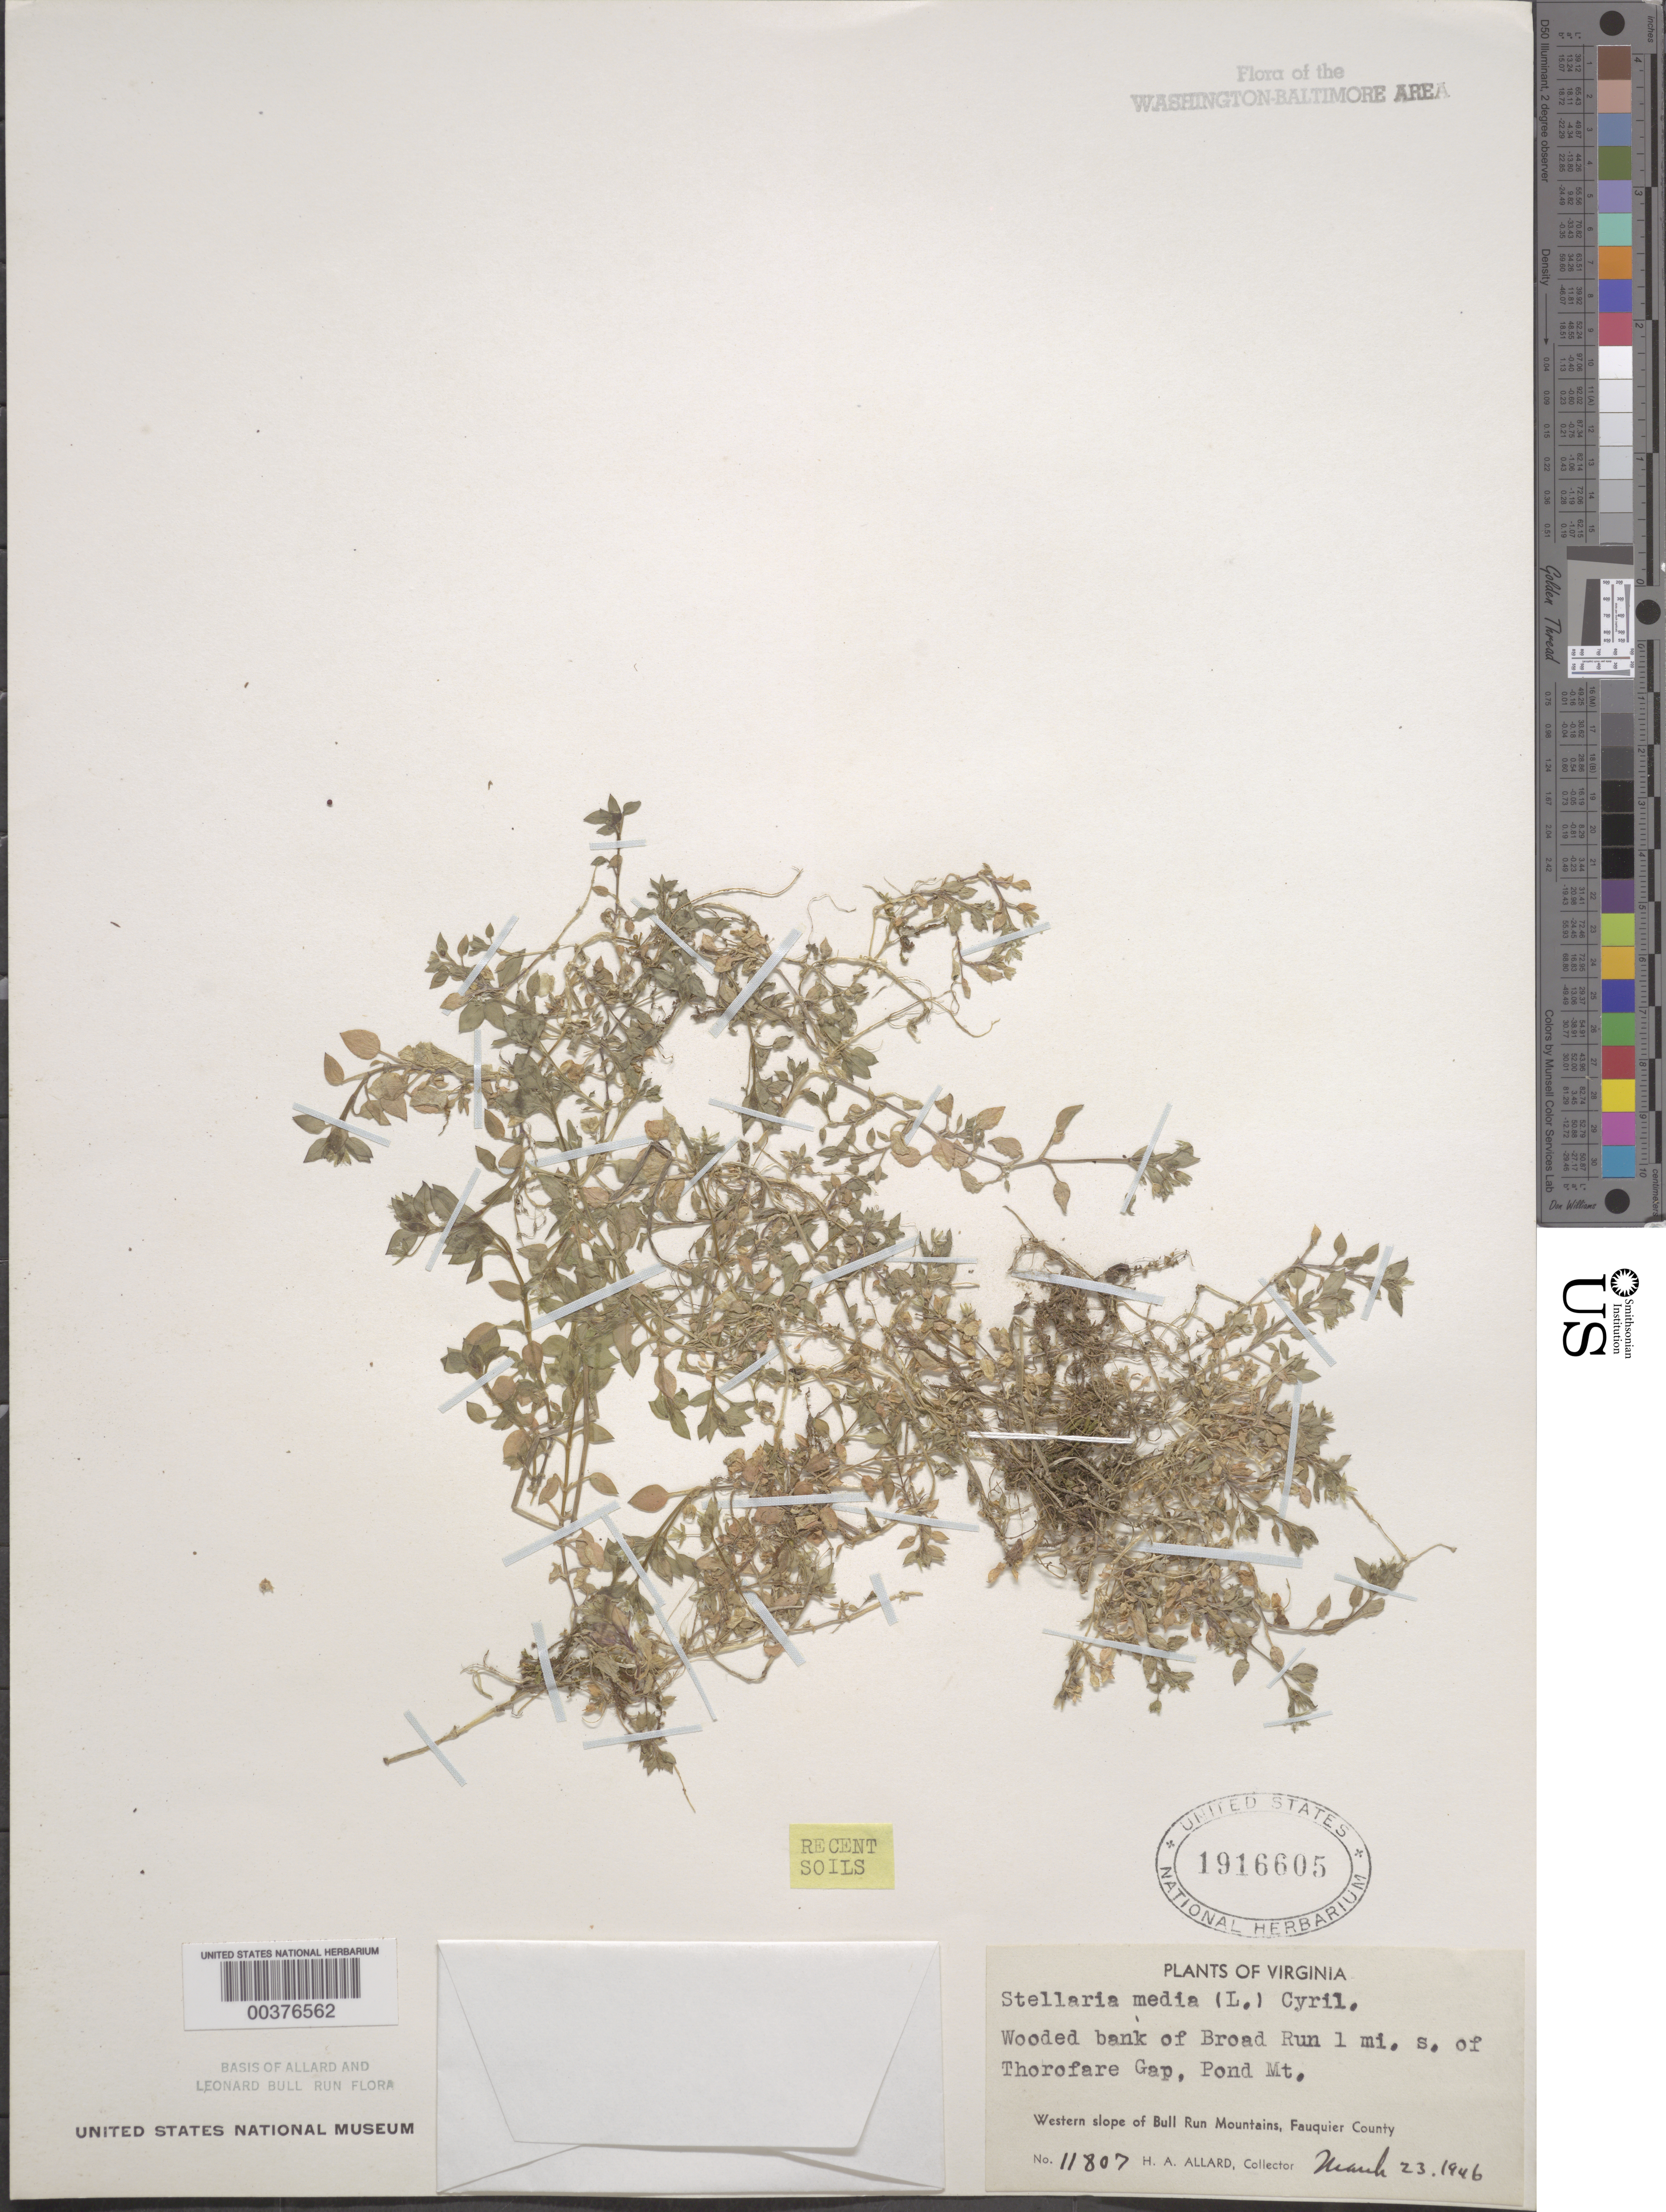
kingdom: Plantae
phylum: Tracheophyta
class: Magnoliopsida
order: Caryophyllales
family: Caryophyllaceae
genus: Stellaria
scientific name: Stellaria media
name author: (L.) Vill.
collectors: H. A. Allard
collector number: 11807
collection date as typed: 23 Mar 1946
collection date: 1946-03-23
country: United States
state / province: Virginia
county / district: Fauquier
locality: Broad Run south of Thorofare Gap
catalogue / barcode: US 1916605